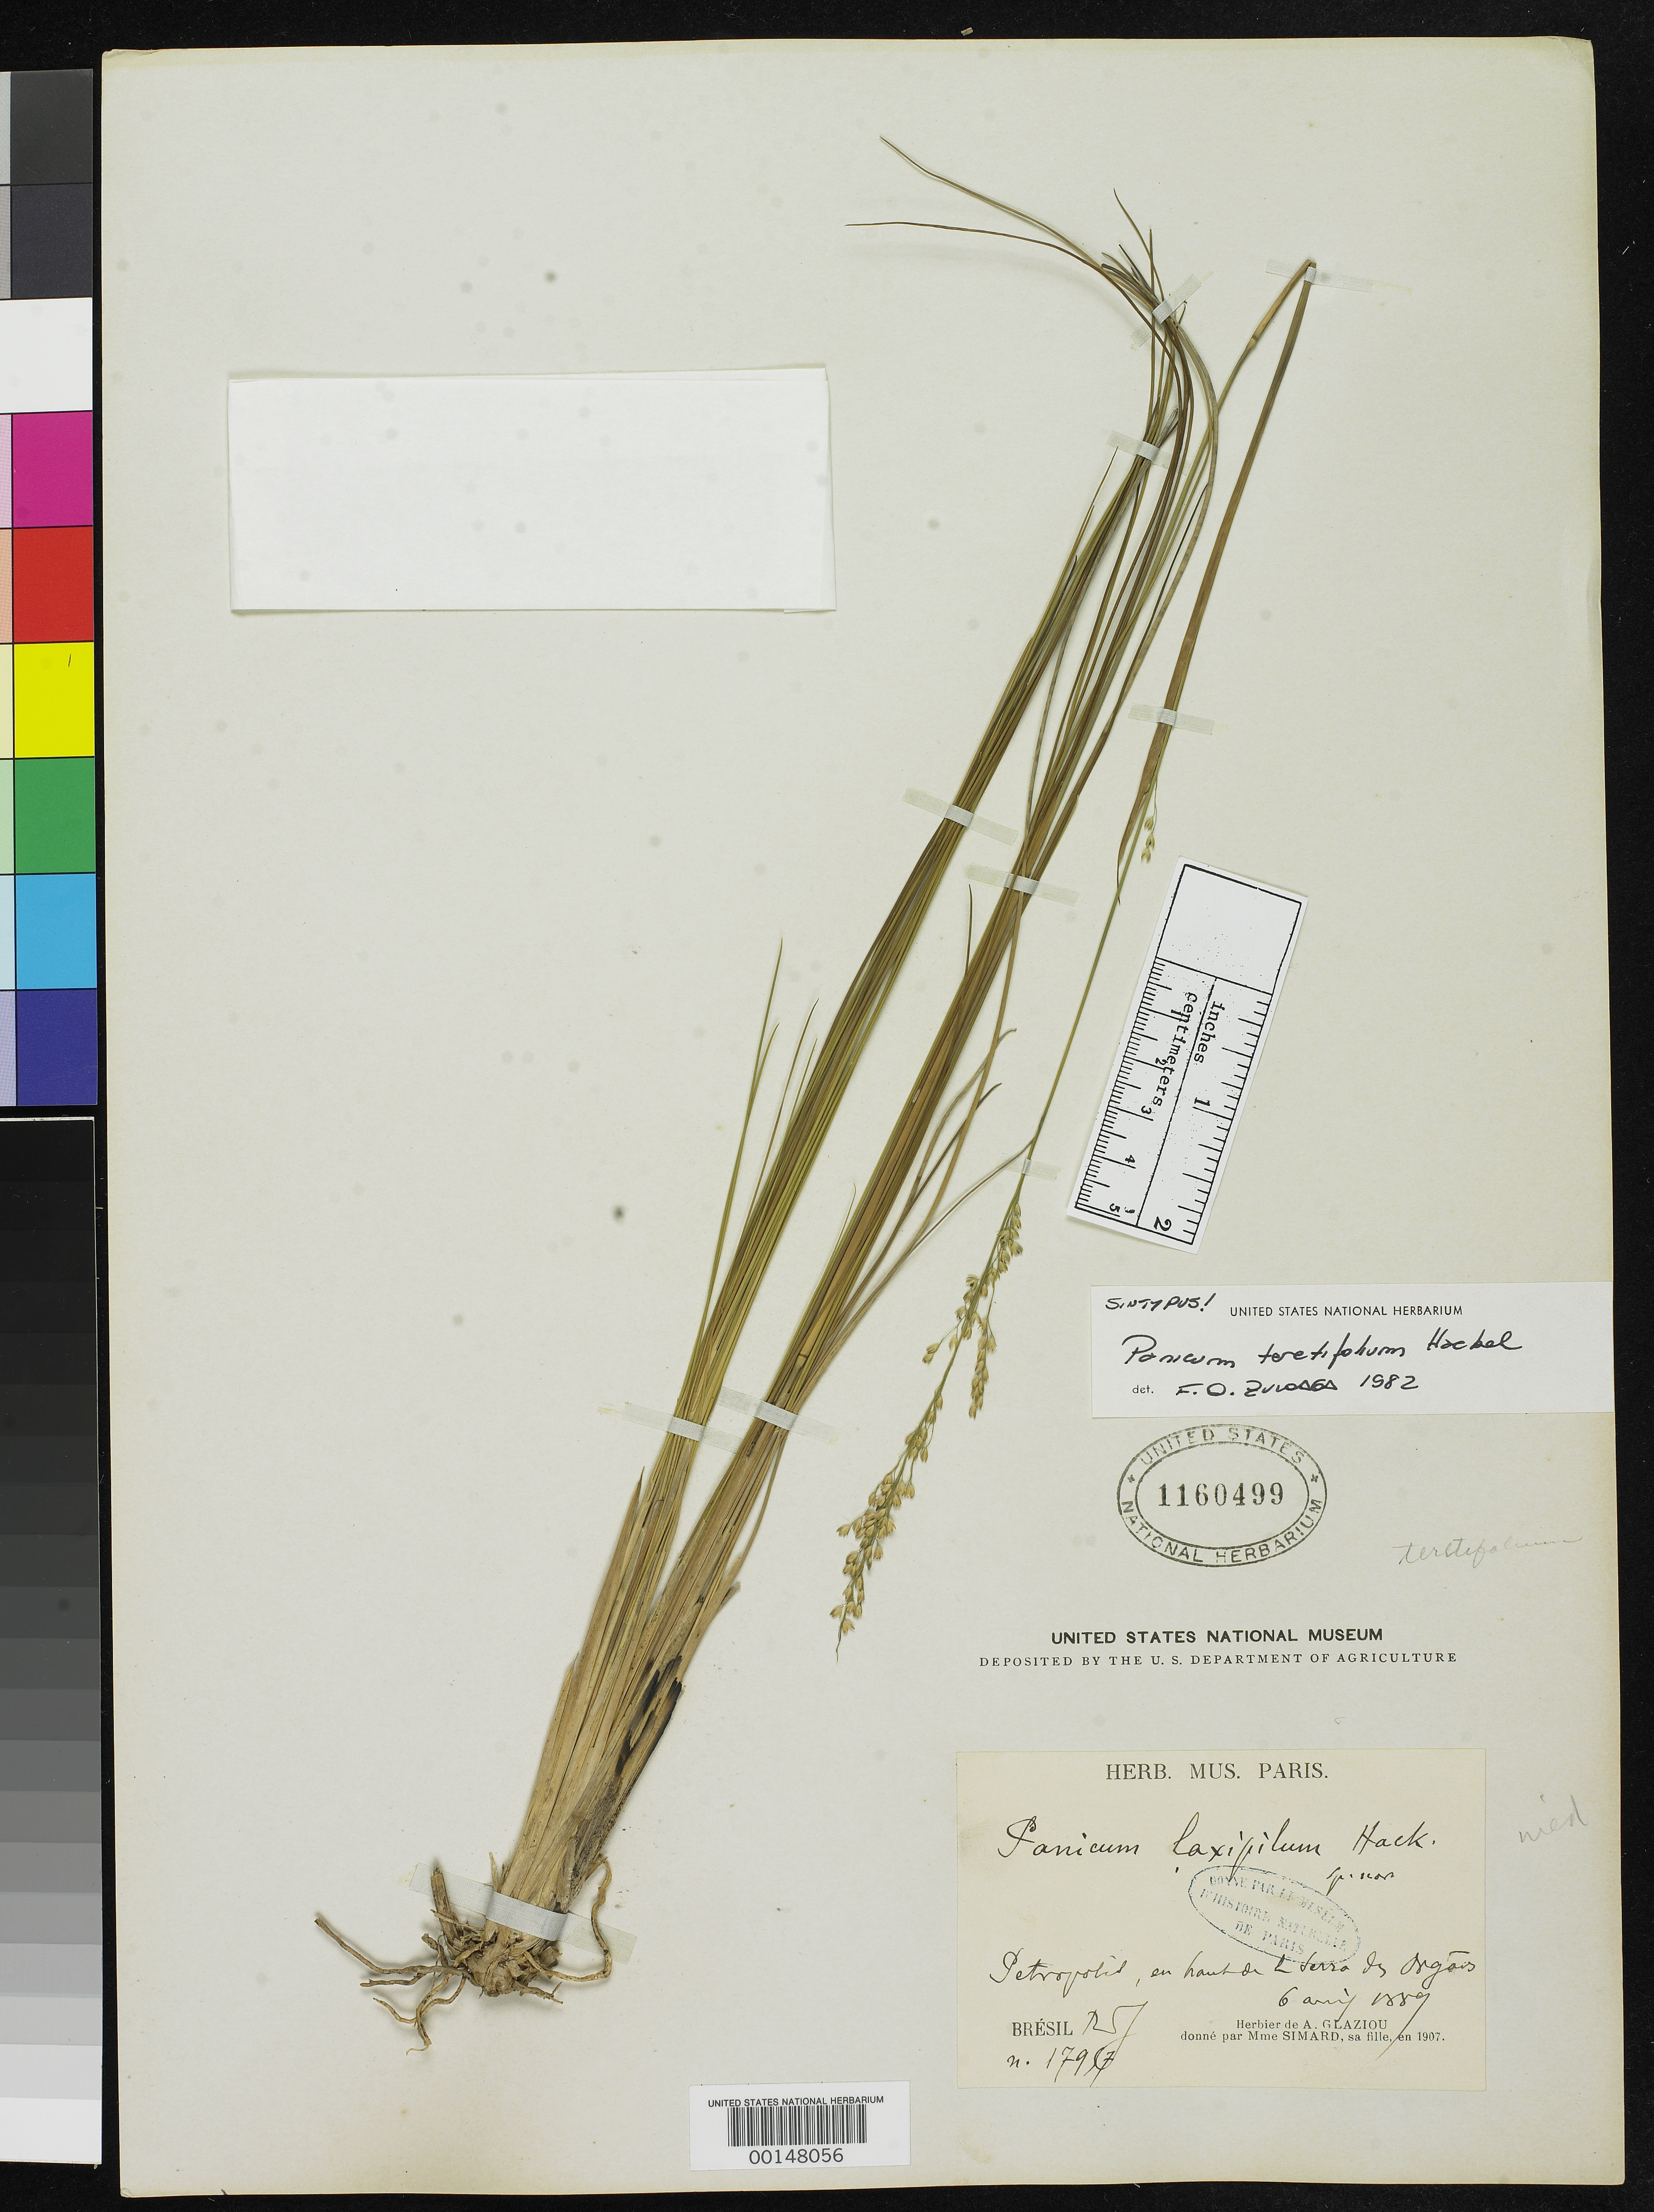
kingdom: Plantae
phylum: Tracheophyta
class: Liliopsida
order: Poales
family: Poaceae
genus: Panicum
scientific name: Panicum teretifolium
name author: Hack.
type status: Isolectotype; Syntype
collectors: A. F. M. Glaziou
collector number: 17957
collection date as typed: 1889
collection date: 1889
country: Brazil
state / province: Rio de Janeiro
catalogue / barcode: US 1160499